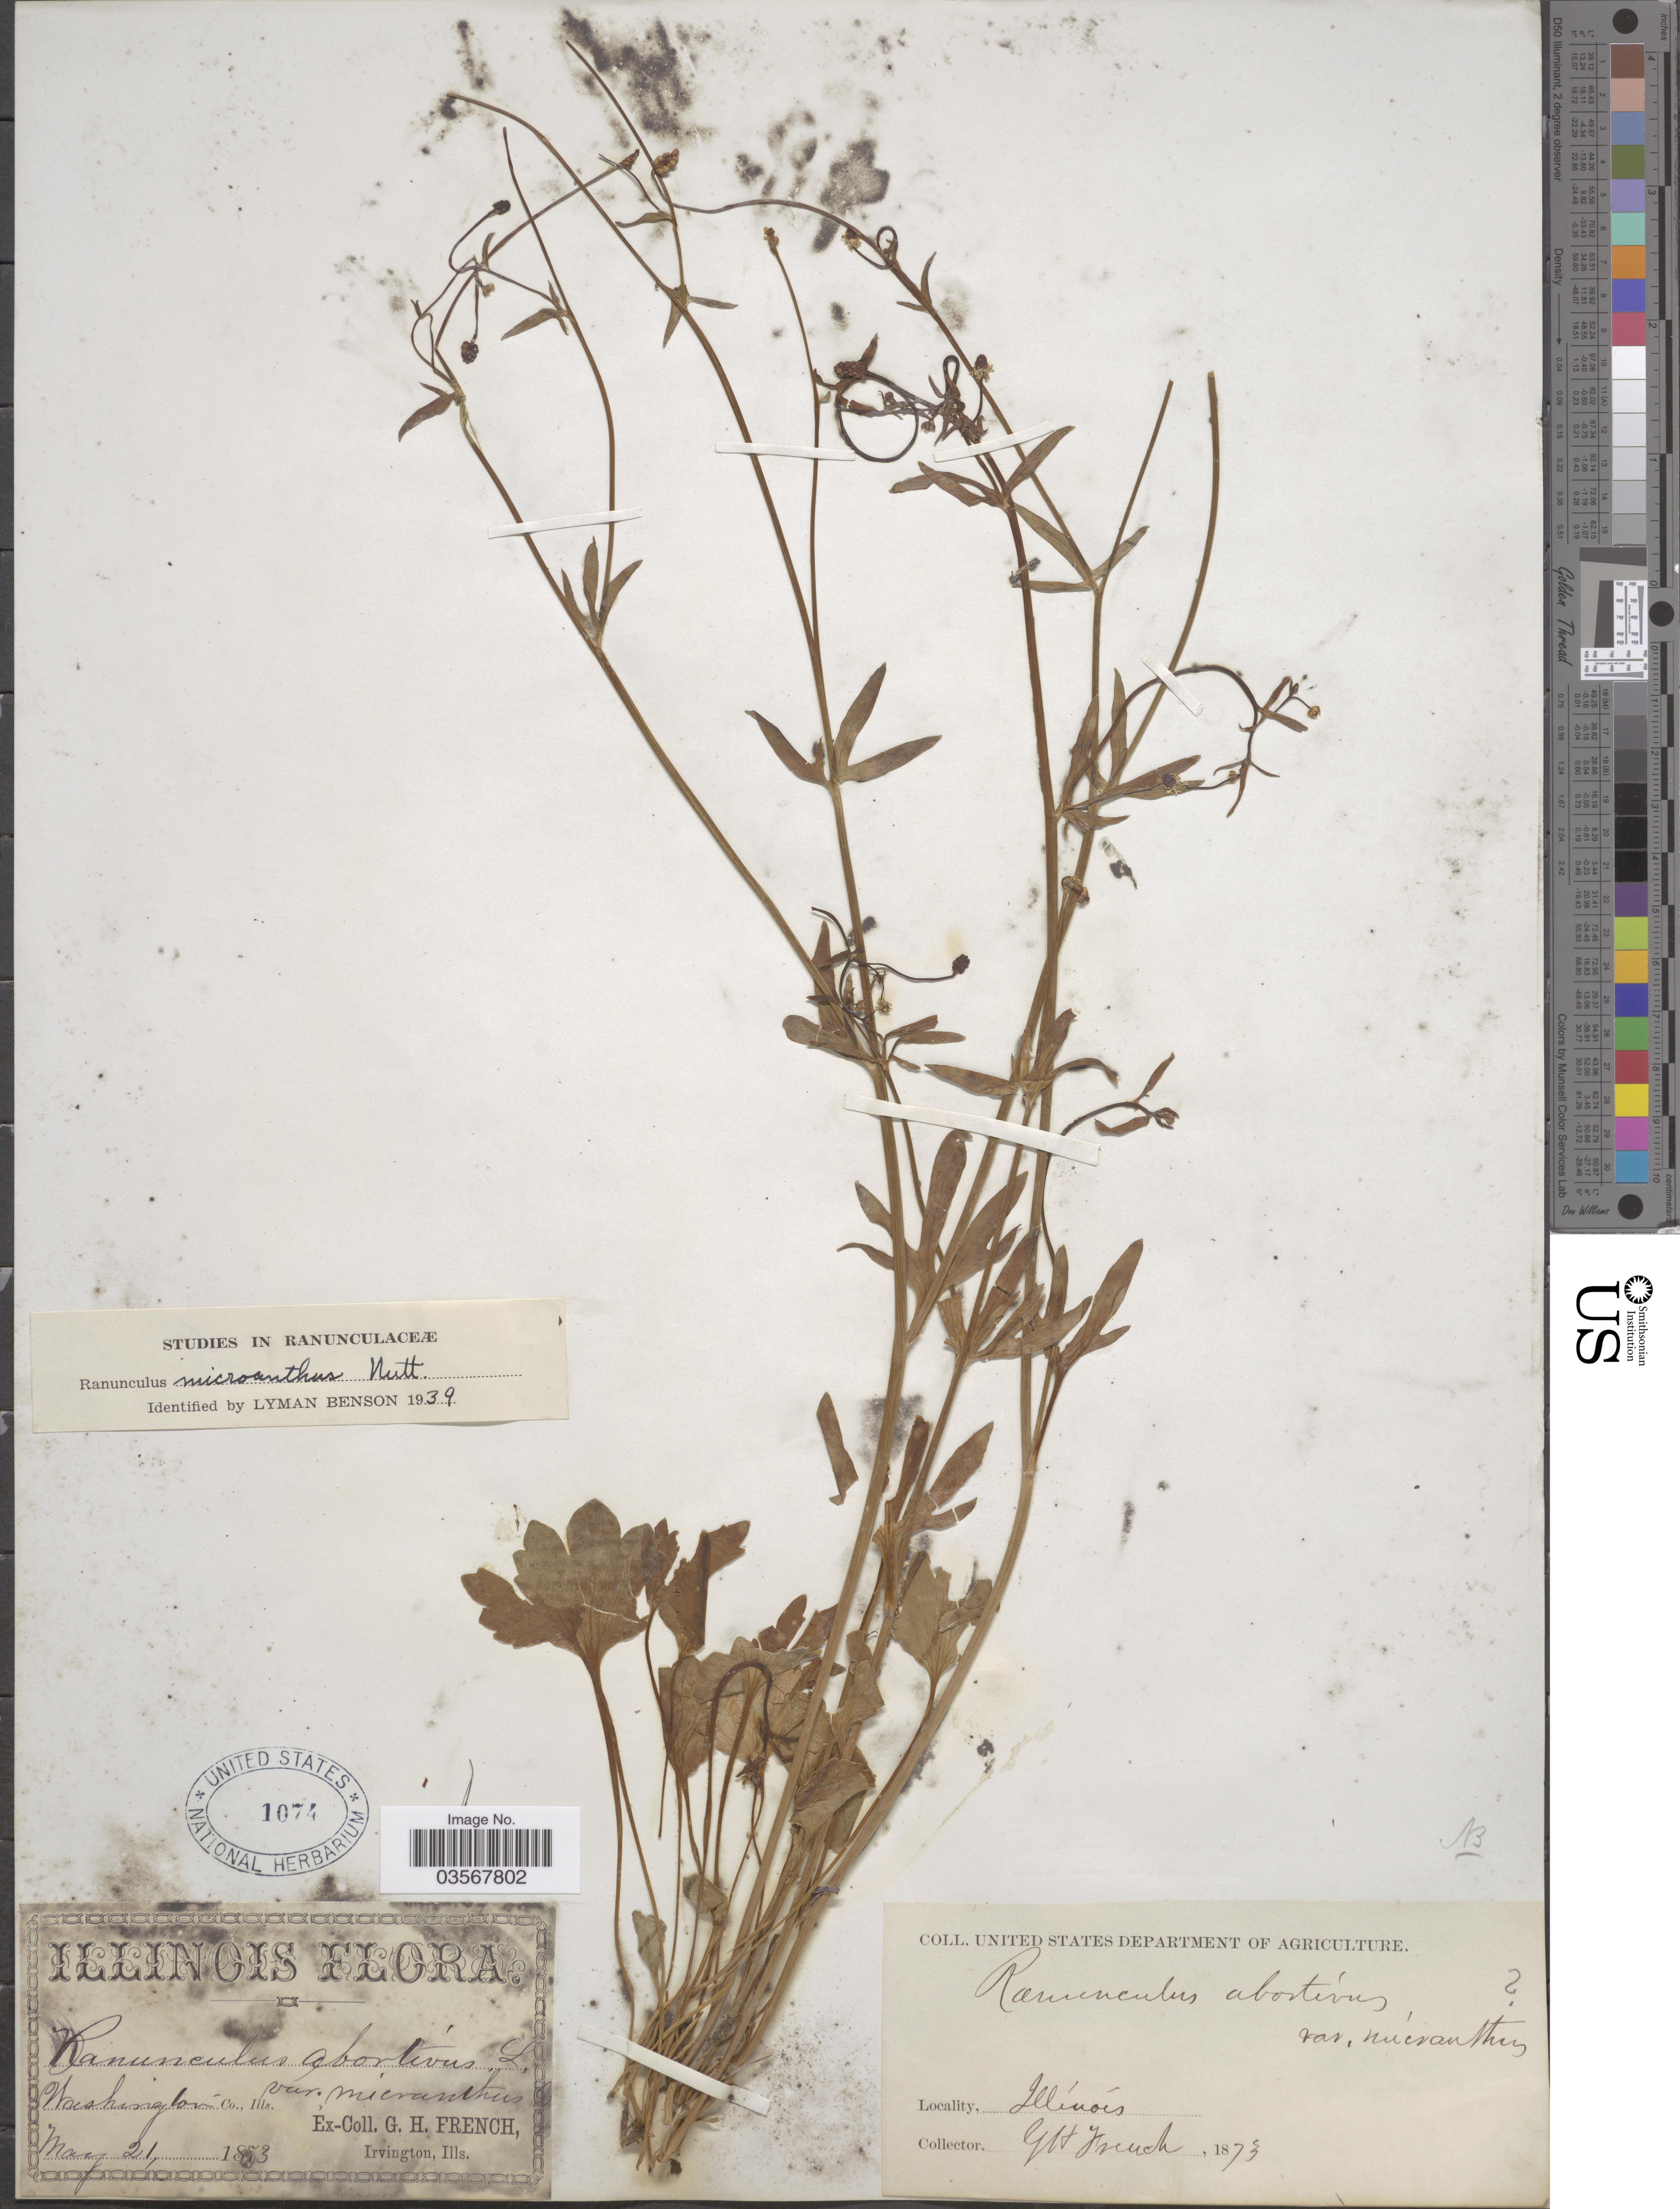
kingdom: Plantae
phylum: Tracheophyta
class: Magnoliopsida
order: Ranunculales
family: Ranunculaceae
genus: Ranunculus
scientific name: Ranunculus micranthus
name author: Nutt.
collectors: G. H. French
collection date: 1873-05-21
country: United States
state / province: Illinois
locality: Washington Co.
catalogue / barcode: US 1074